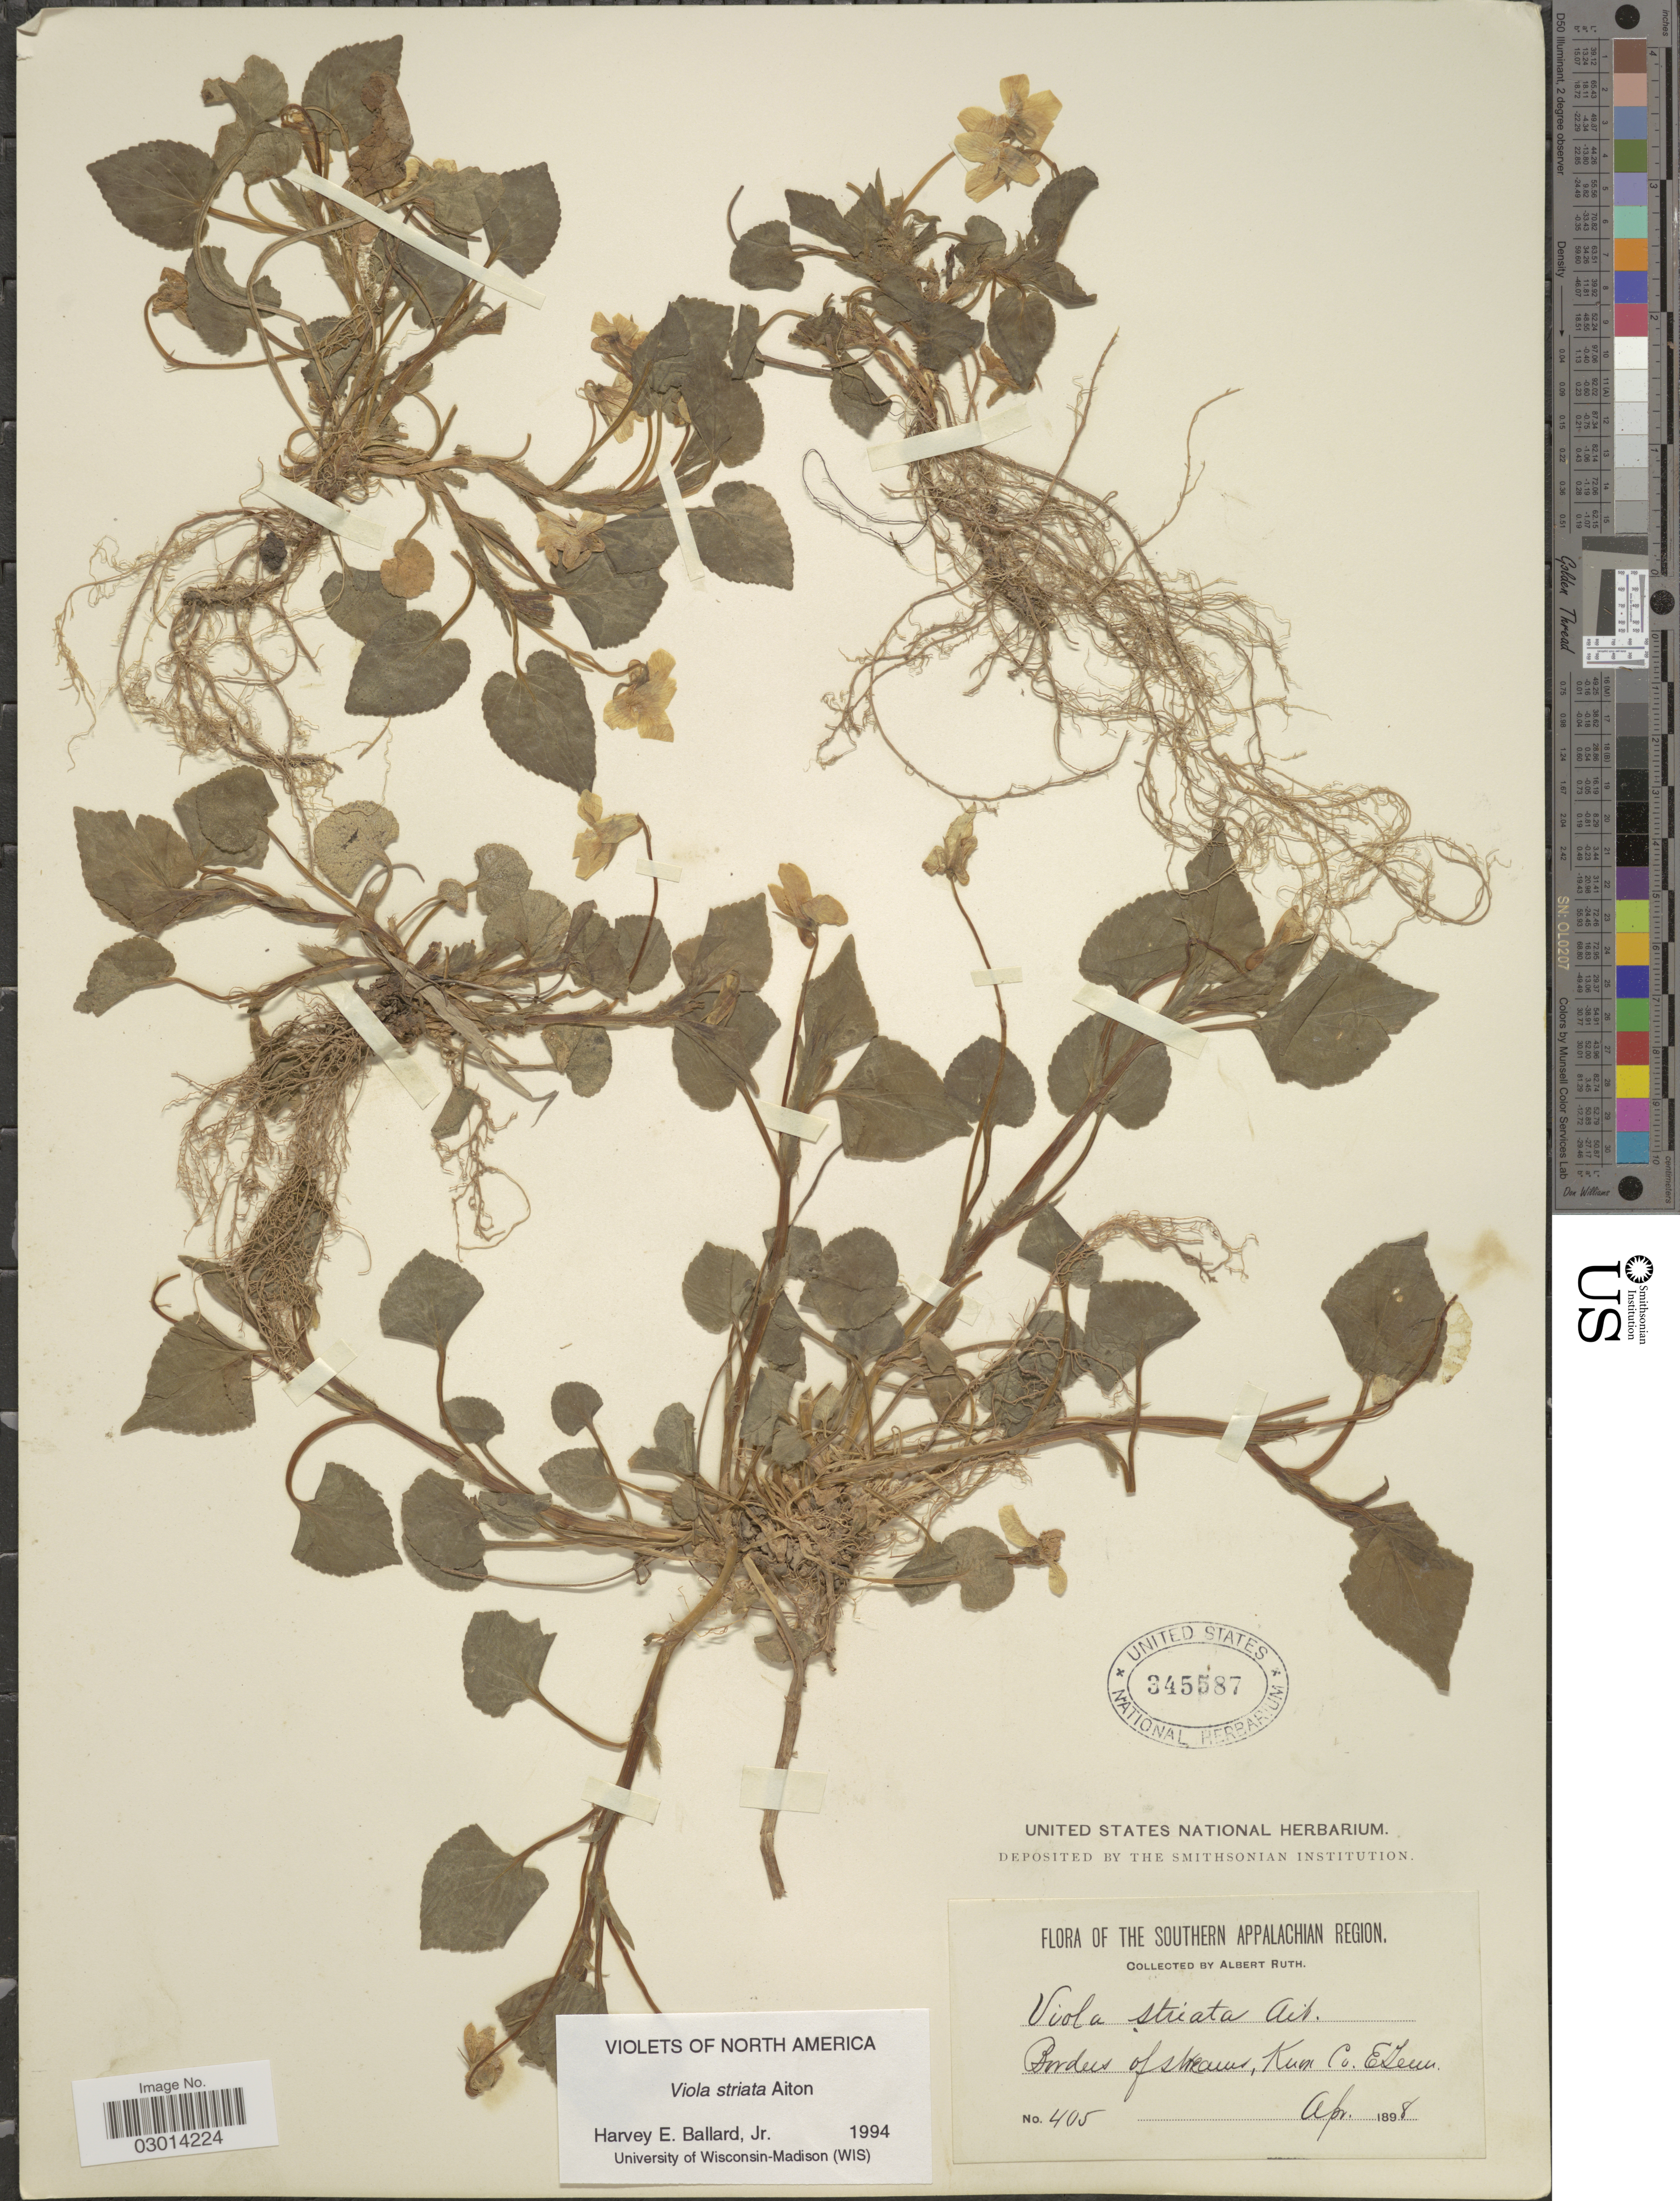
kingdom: Plantae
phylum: Tracheophyta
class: Magnoliopsida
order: Malpighiales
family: Violaceae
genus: Viola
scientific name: Viola rostrata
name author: Pursh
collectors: A. Ruth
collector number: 405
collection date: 1898-04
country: United States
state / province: Tennessee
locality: The Southern Appalachian Region. Borders of streams, Knox Co. E. Tenn.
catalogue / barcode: US 345587